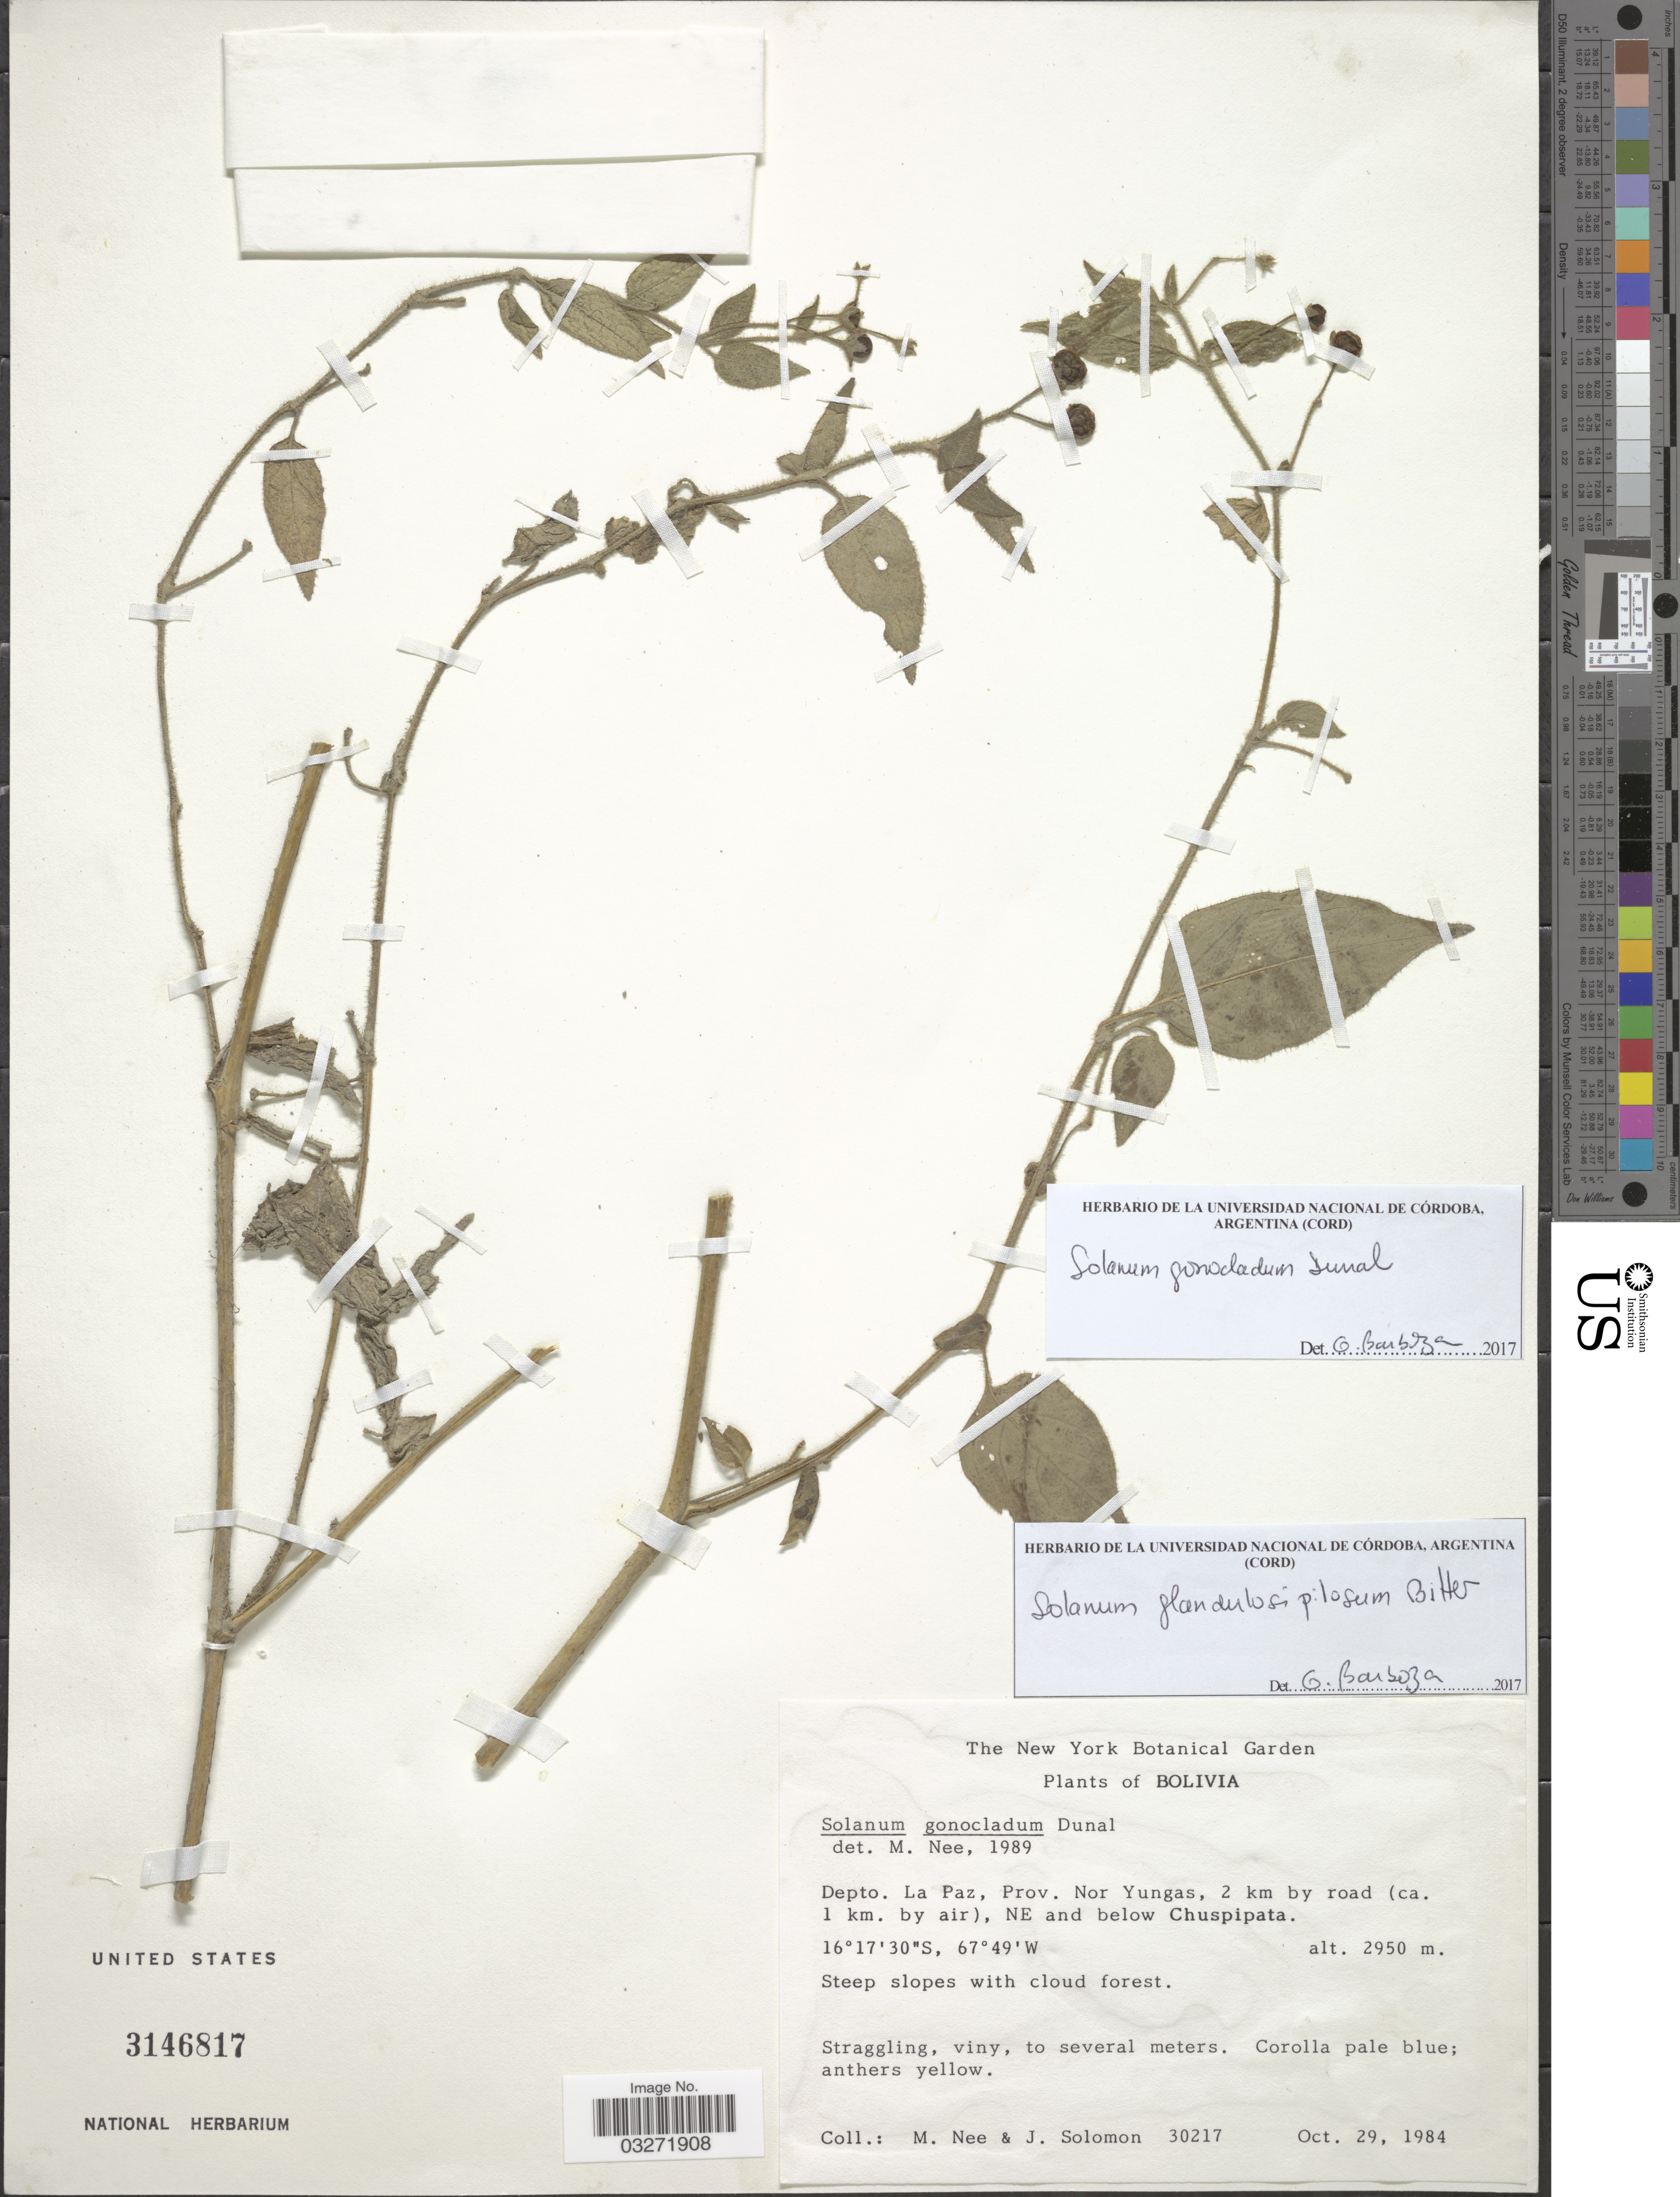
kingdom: Plantae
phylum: Tracheophyta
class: Magnoliopsida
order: Solanales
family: Solanaceae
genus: Solanum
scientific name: Solanum gonocladum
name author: Dunal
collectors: M. Nee & J. Solomon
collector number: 30217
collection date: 1984-10-29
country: Bolivia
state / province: La Paz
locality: Depto. La Paz, Prov. Nor Yungas, 2 km by road (ca. 1 km. by air), NE and below Chuspipata.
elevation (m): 2950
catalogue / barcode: US 3146817